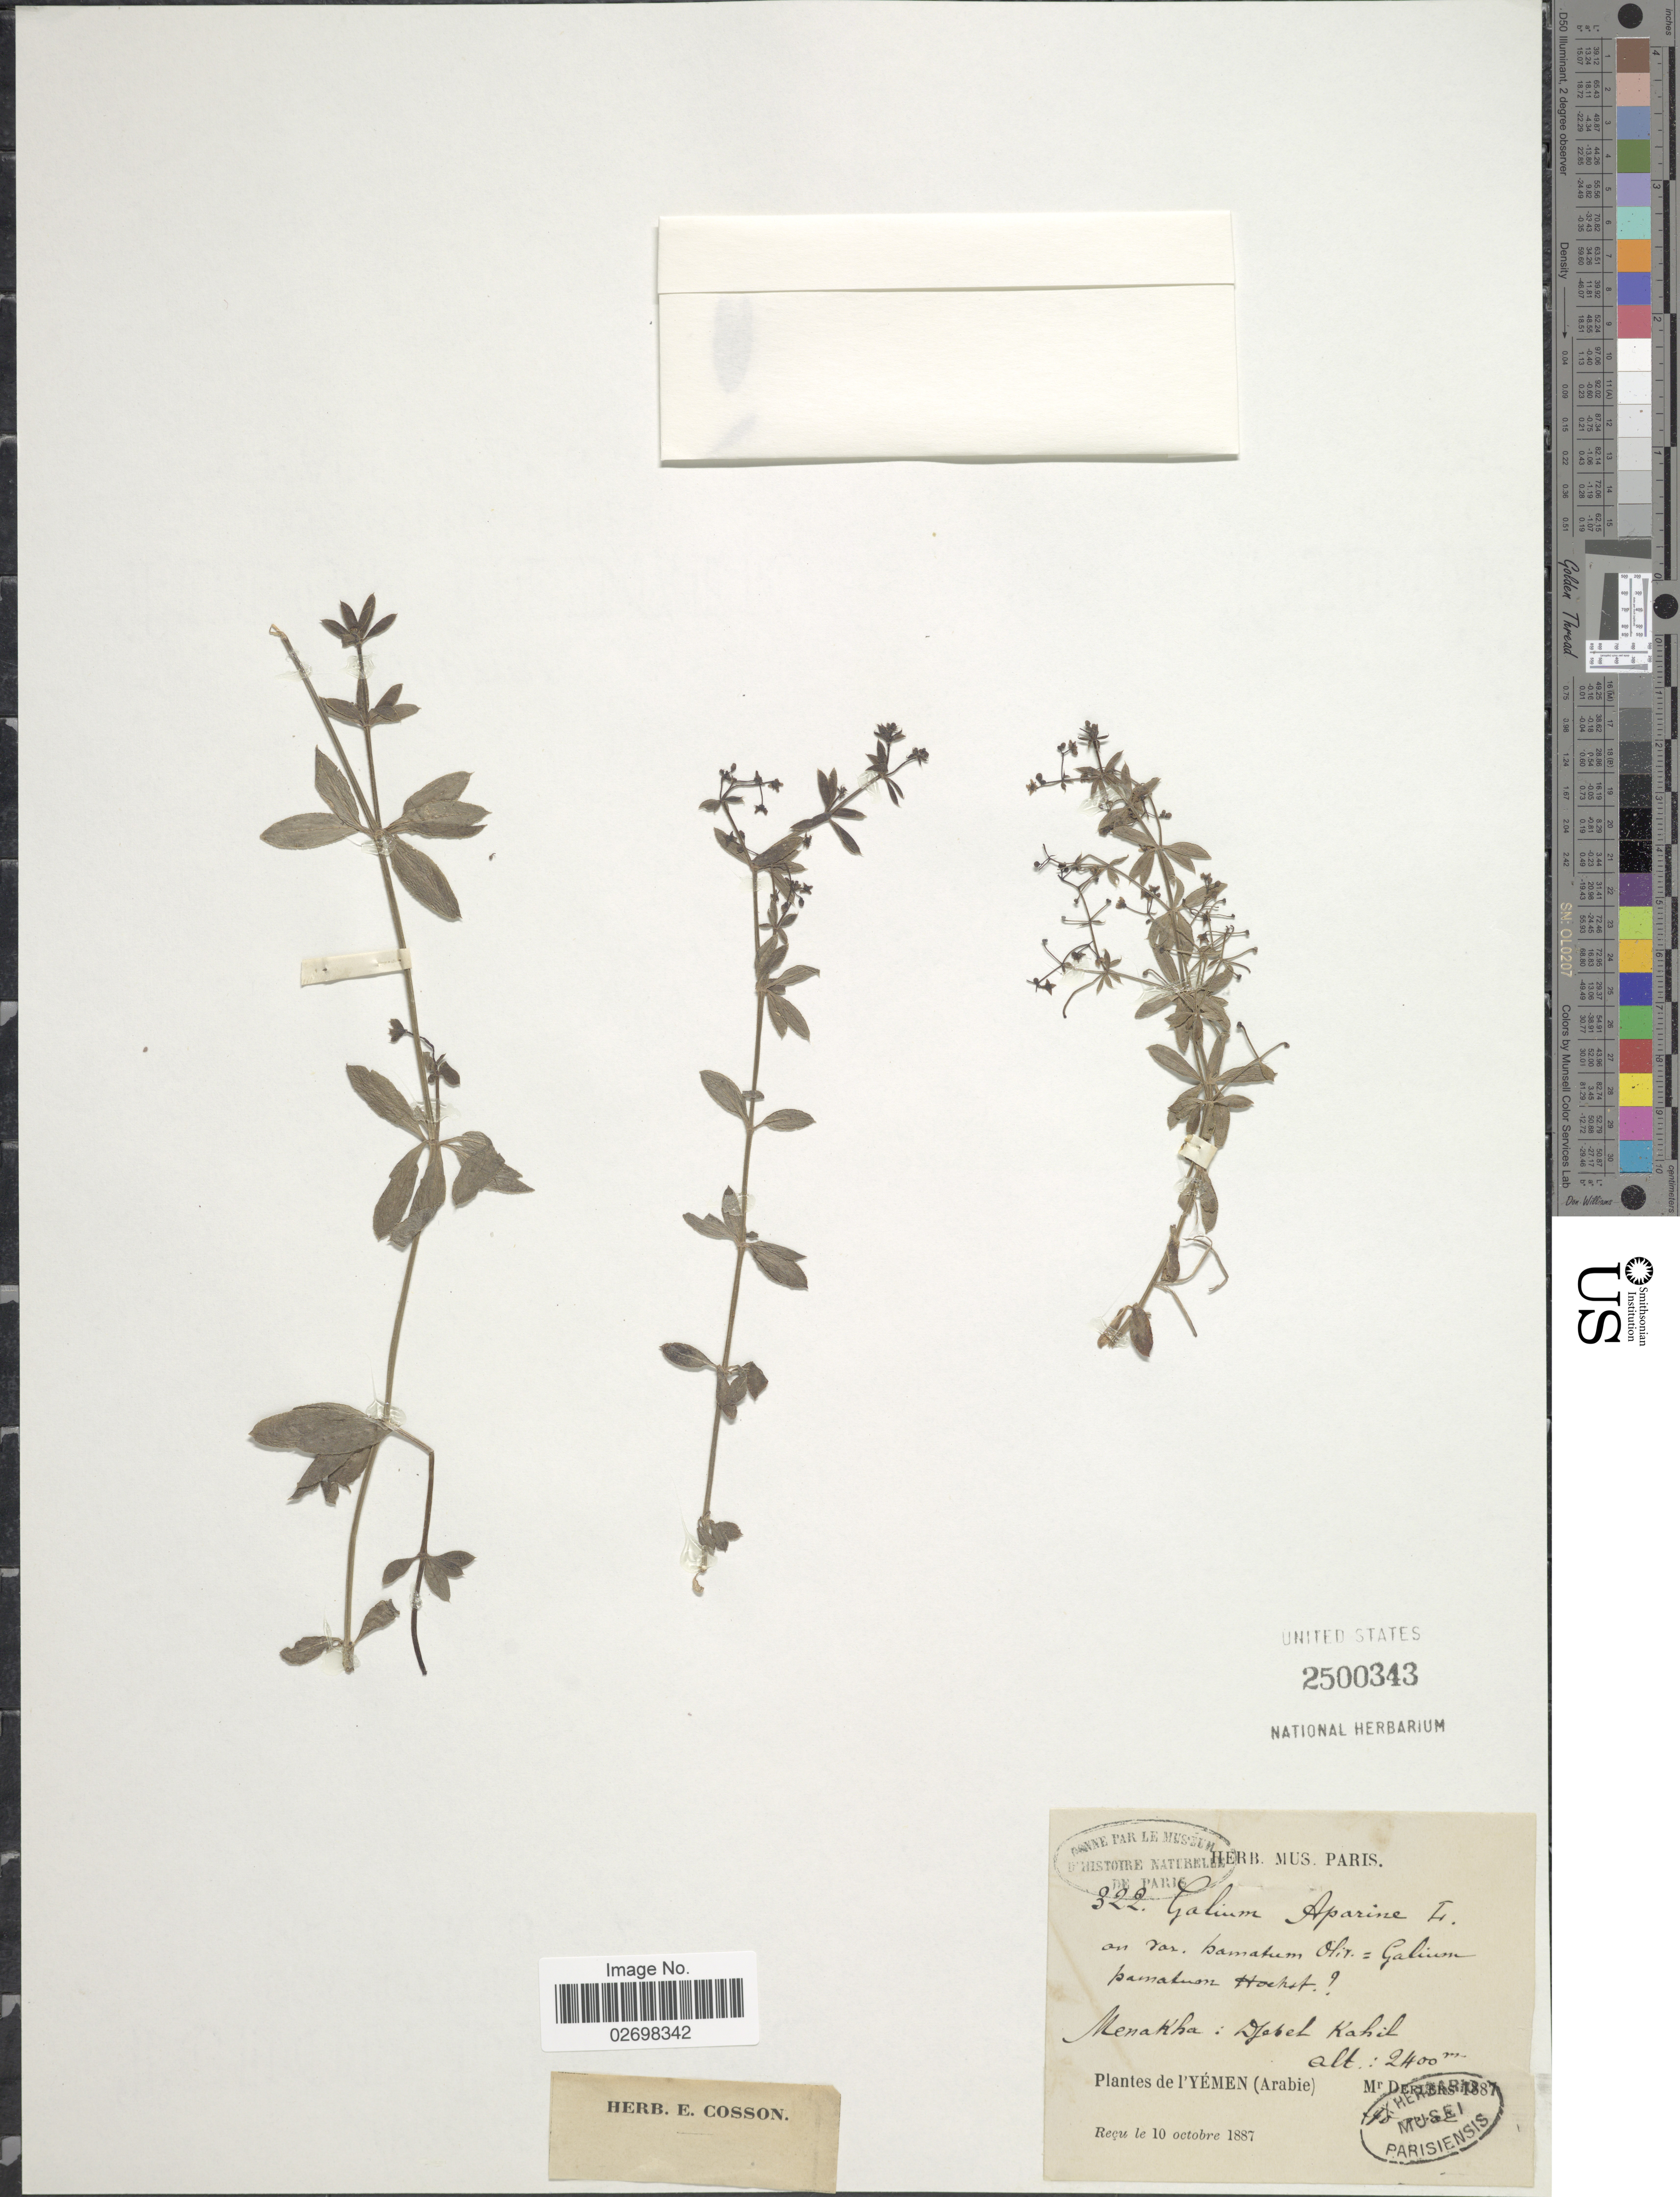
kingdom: Plantae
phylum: Tracheophyta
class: Magnoliopsida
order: Gentianales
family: Rubiaceae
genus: Galium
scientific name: Galium aparine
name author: L.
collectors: -. Deflers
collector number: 322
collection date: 1887-10-10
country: Yemen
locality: Nenankha: Djebel Kahil, de l'Yémen (Arabie)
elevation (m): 2400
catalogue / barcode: US 2500343